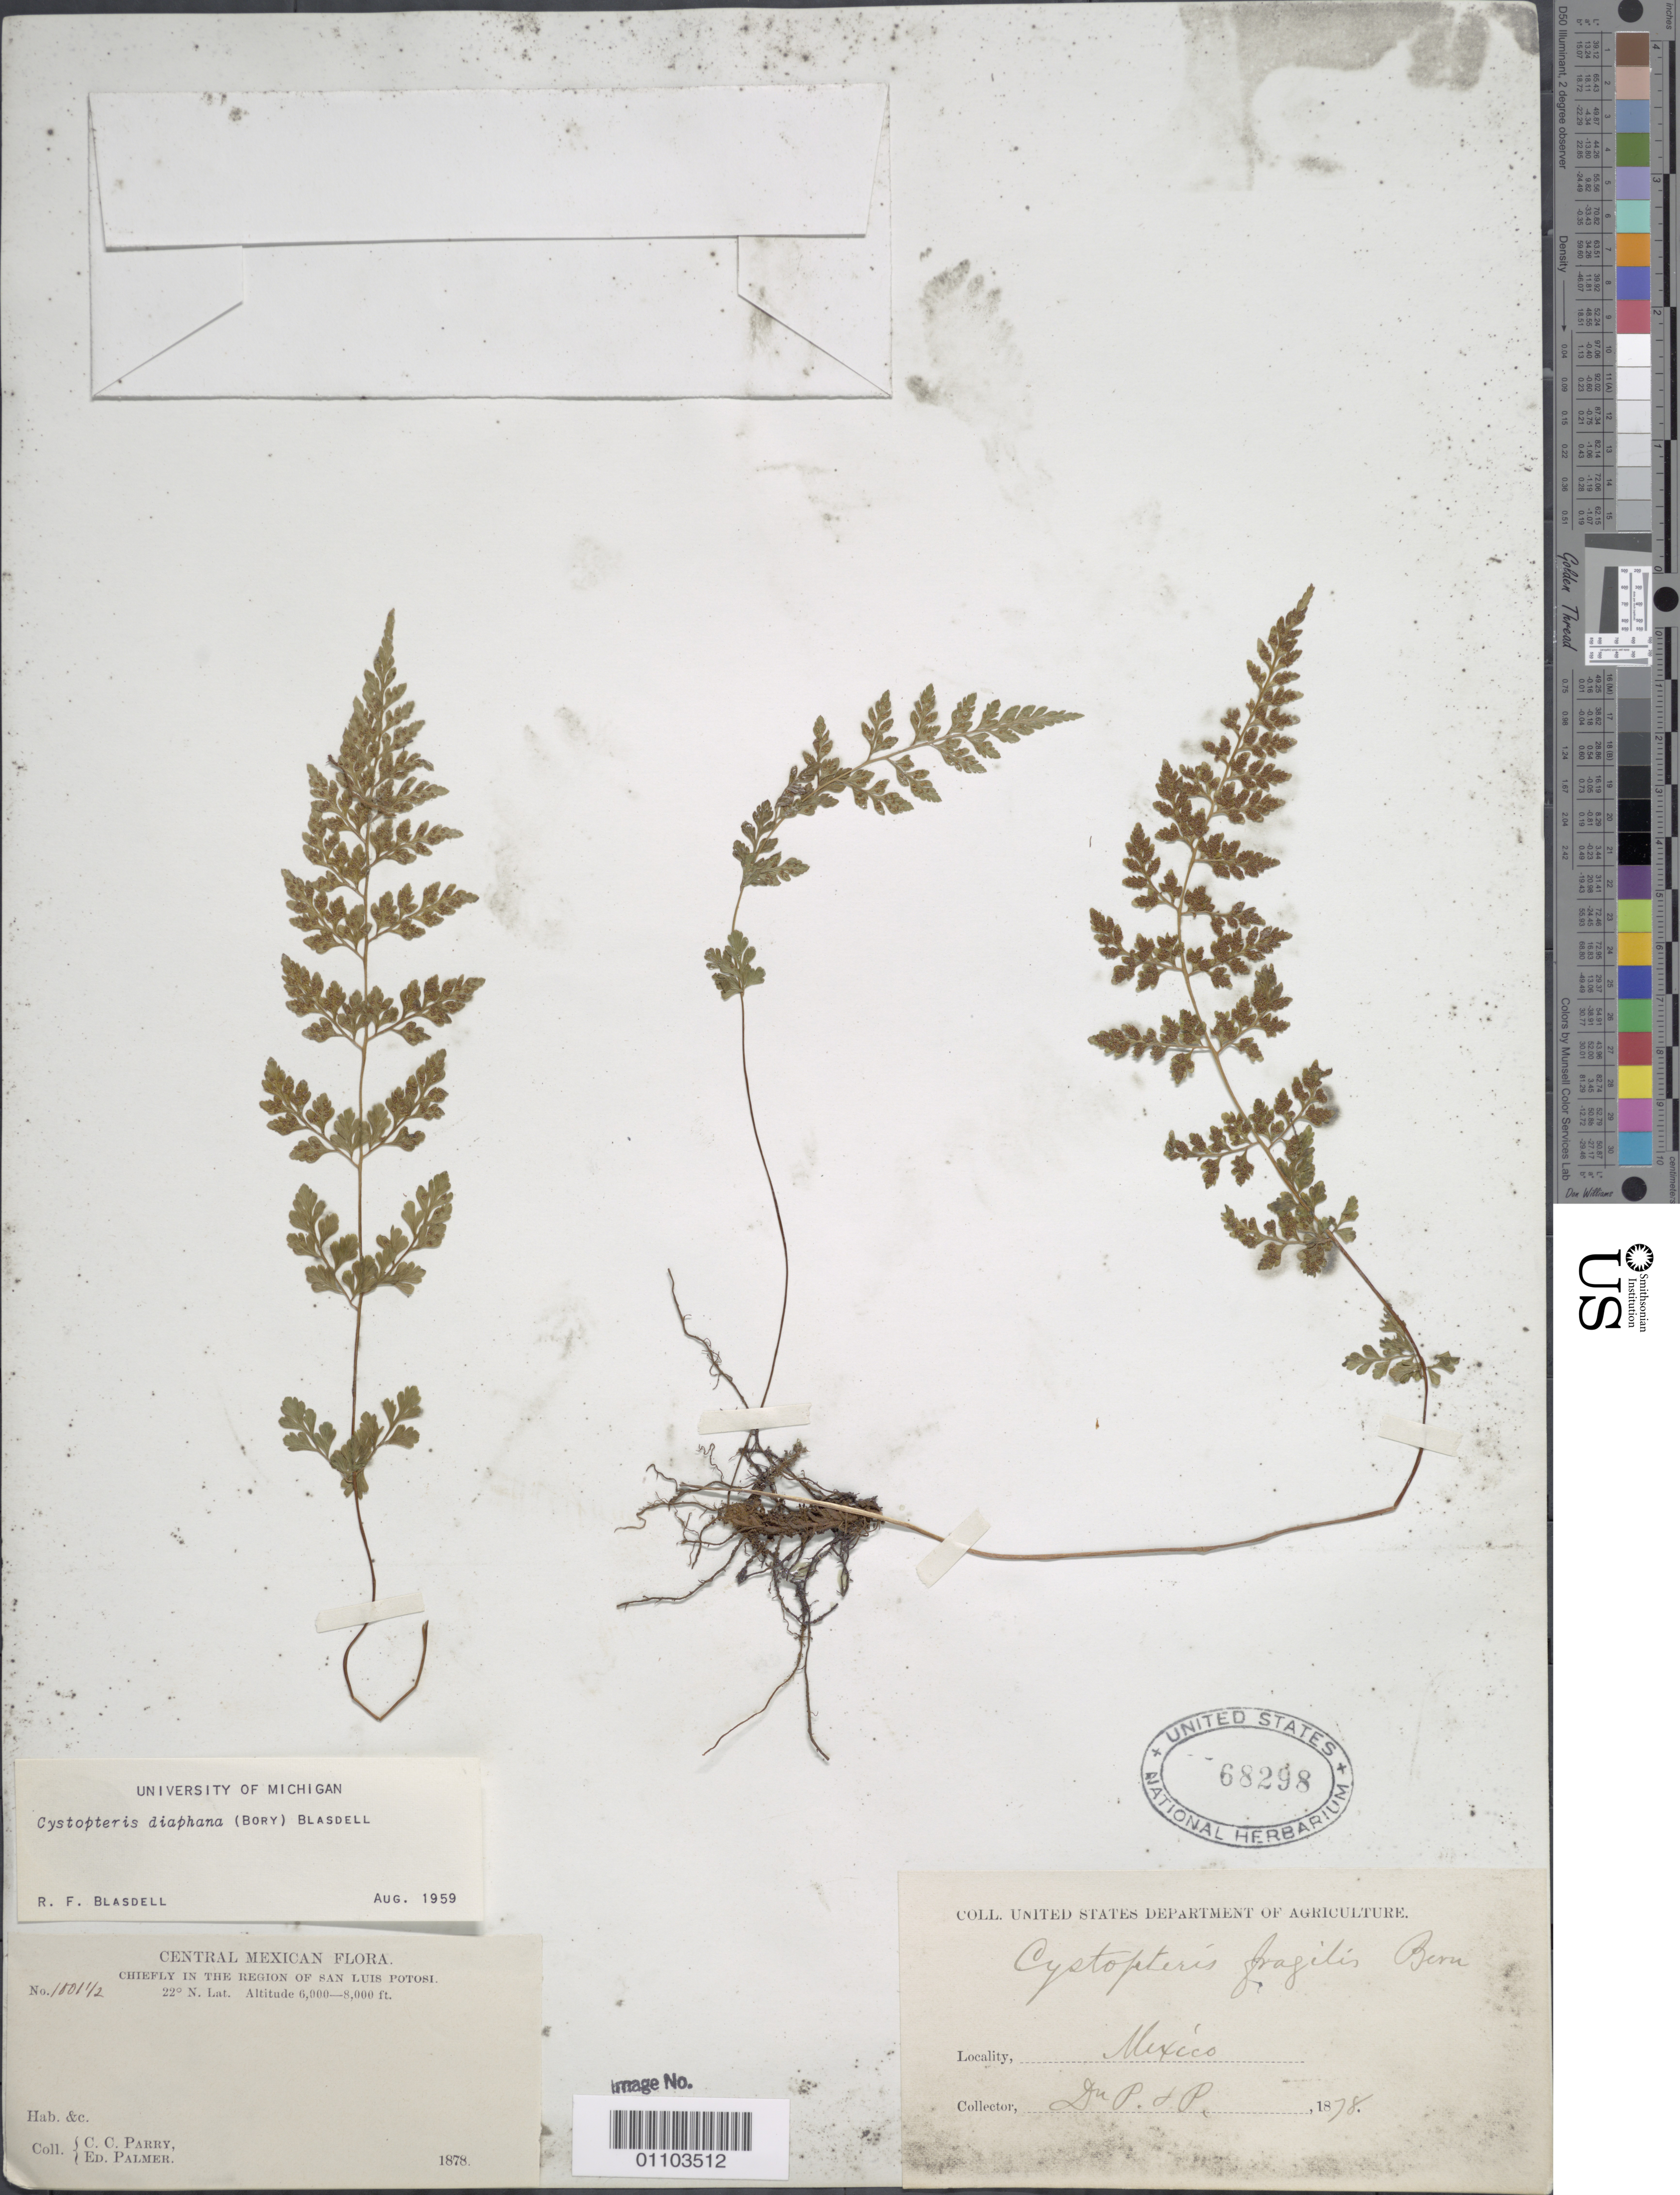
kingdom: Plantae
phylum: Tracheophyta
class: Polypodiopsida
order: Polypodiales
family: Cystopteridaceae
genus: Cystopteris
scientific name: Cystopteris diaphana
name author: (Bory) Blasdell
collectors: C. C. Parry & E. Palmer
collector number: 1001.5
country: Mexico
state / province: San Luis Potosí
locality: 22 N lat.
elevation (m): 1829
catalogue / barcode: US 68298